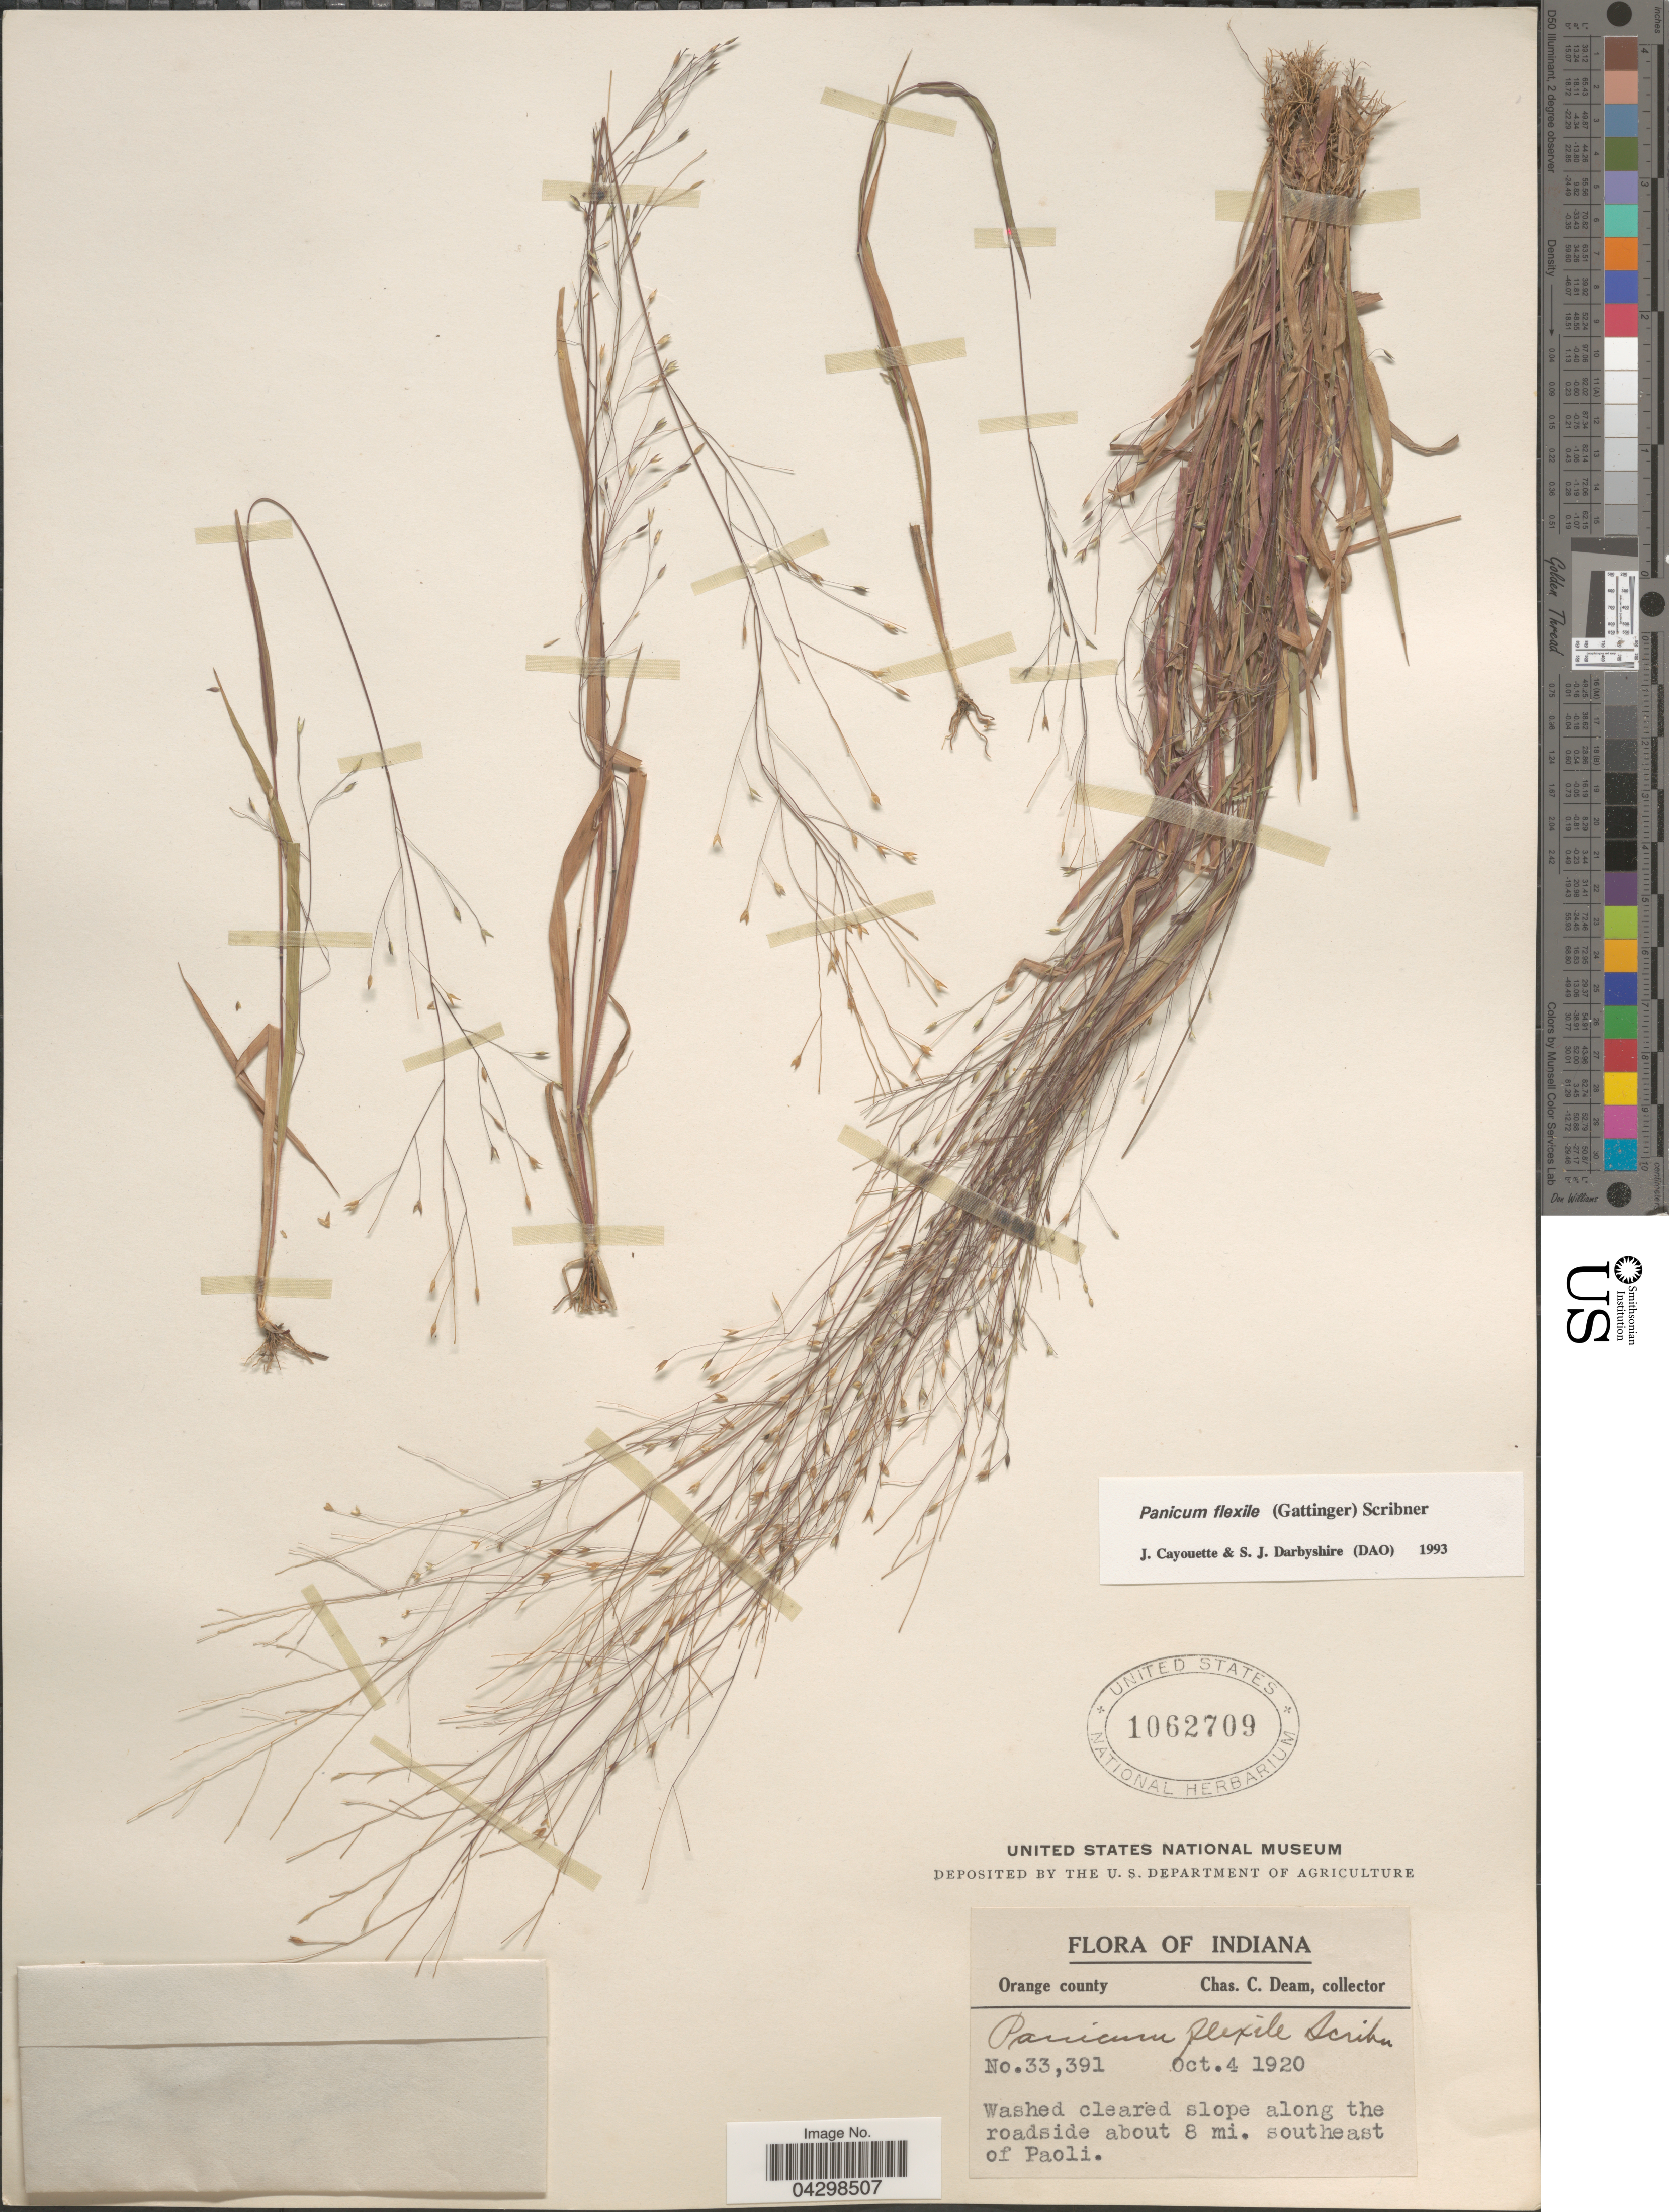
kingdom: Plantae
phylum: Tracheophyta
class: Liliopsida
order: Poales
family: Poaceae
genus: Panicum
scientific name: Panicum flexile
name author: (Gatt.) Scribn.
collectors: C. C. Deam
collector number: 33391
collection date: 1920-10-04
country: United States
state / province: Indiana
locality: Orange county. Washed cleared slope along the roadside about 8 mi. southeast of Paoli.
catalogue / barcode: US 1062709